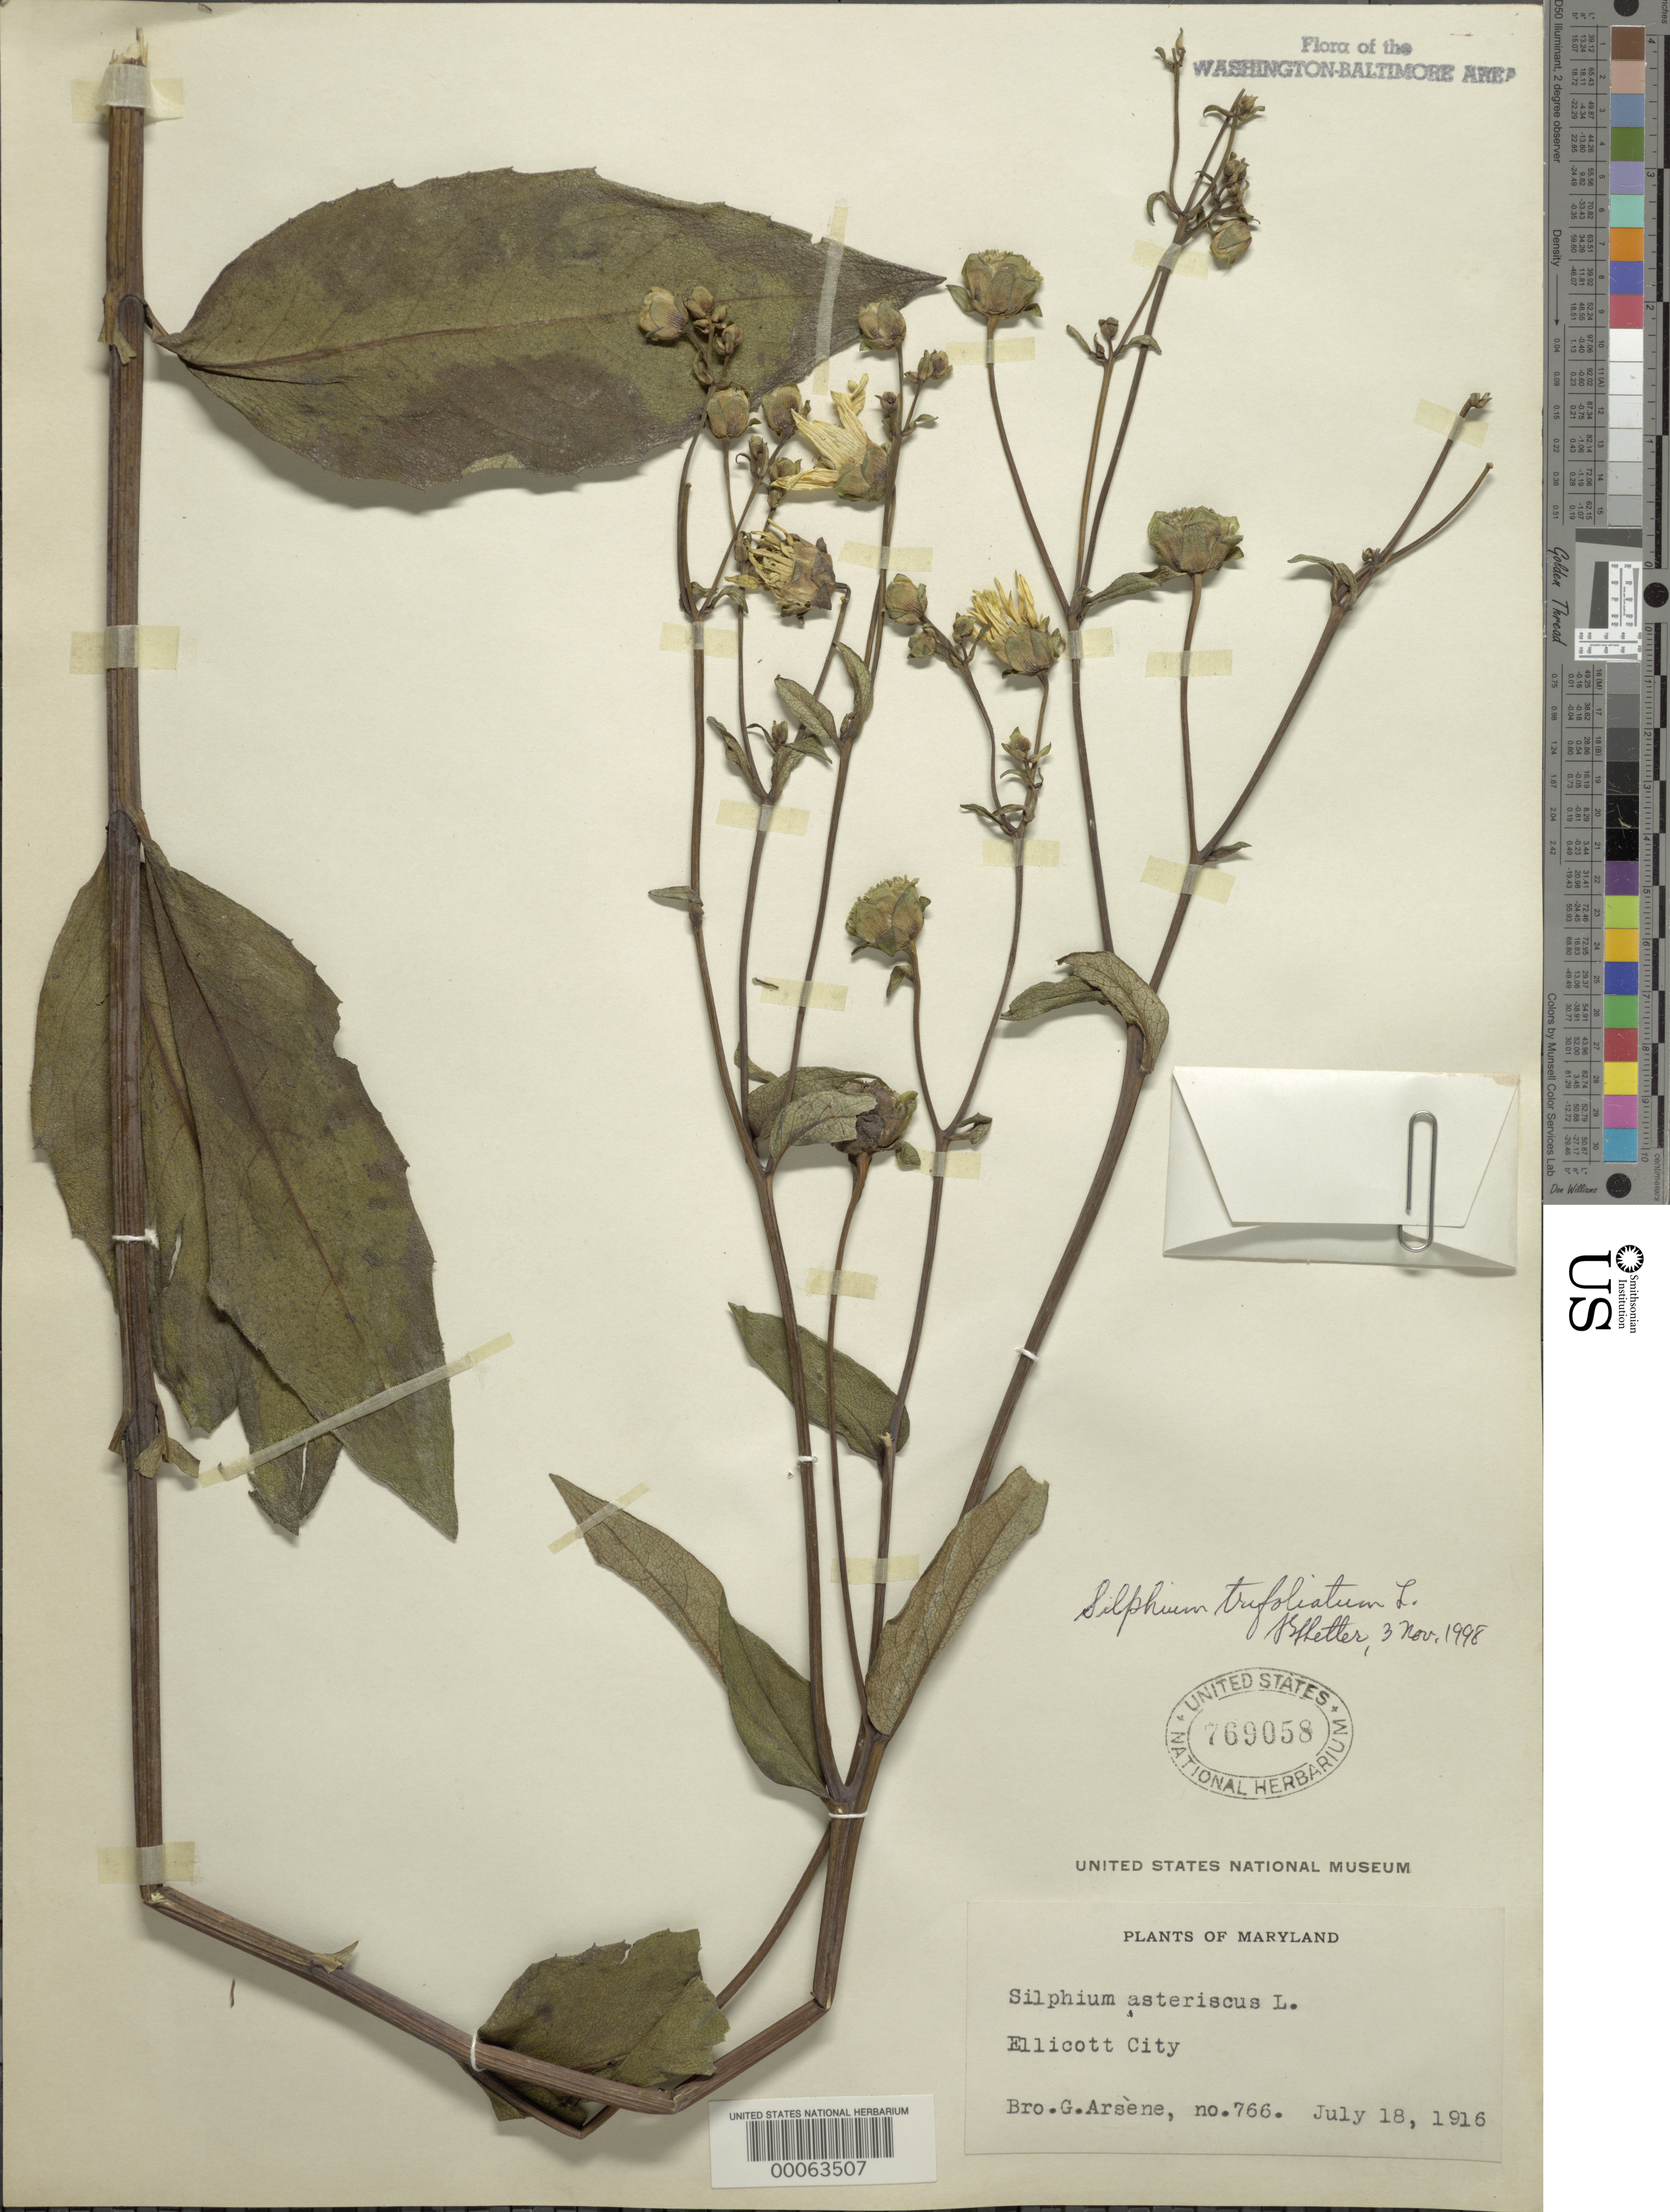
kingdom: Plantae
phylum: Tracheophyta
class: Magnoliopsida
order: Asterales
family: Asteraceae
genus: Silphium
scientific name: Silphium asteriscus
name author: L.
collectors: Bro. G. Arsène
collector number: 766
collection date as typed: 18 Jul 1916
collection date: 1916-07-18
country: United States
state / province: Maryland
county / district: Howard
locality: Ellicott City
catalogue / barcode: US 769058